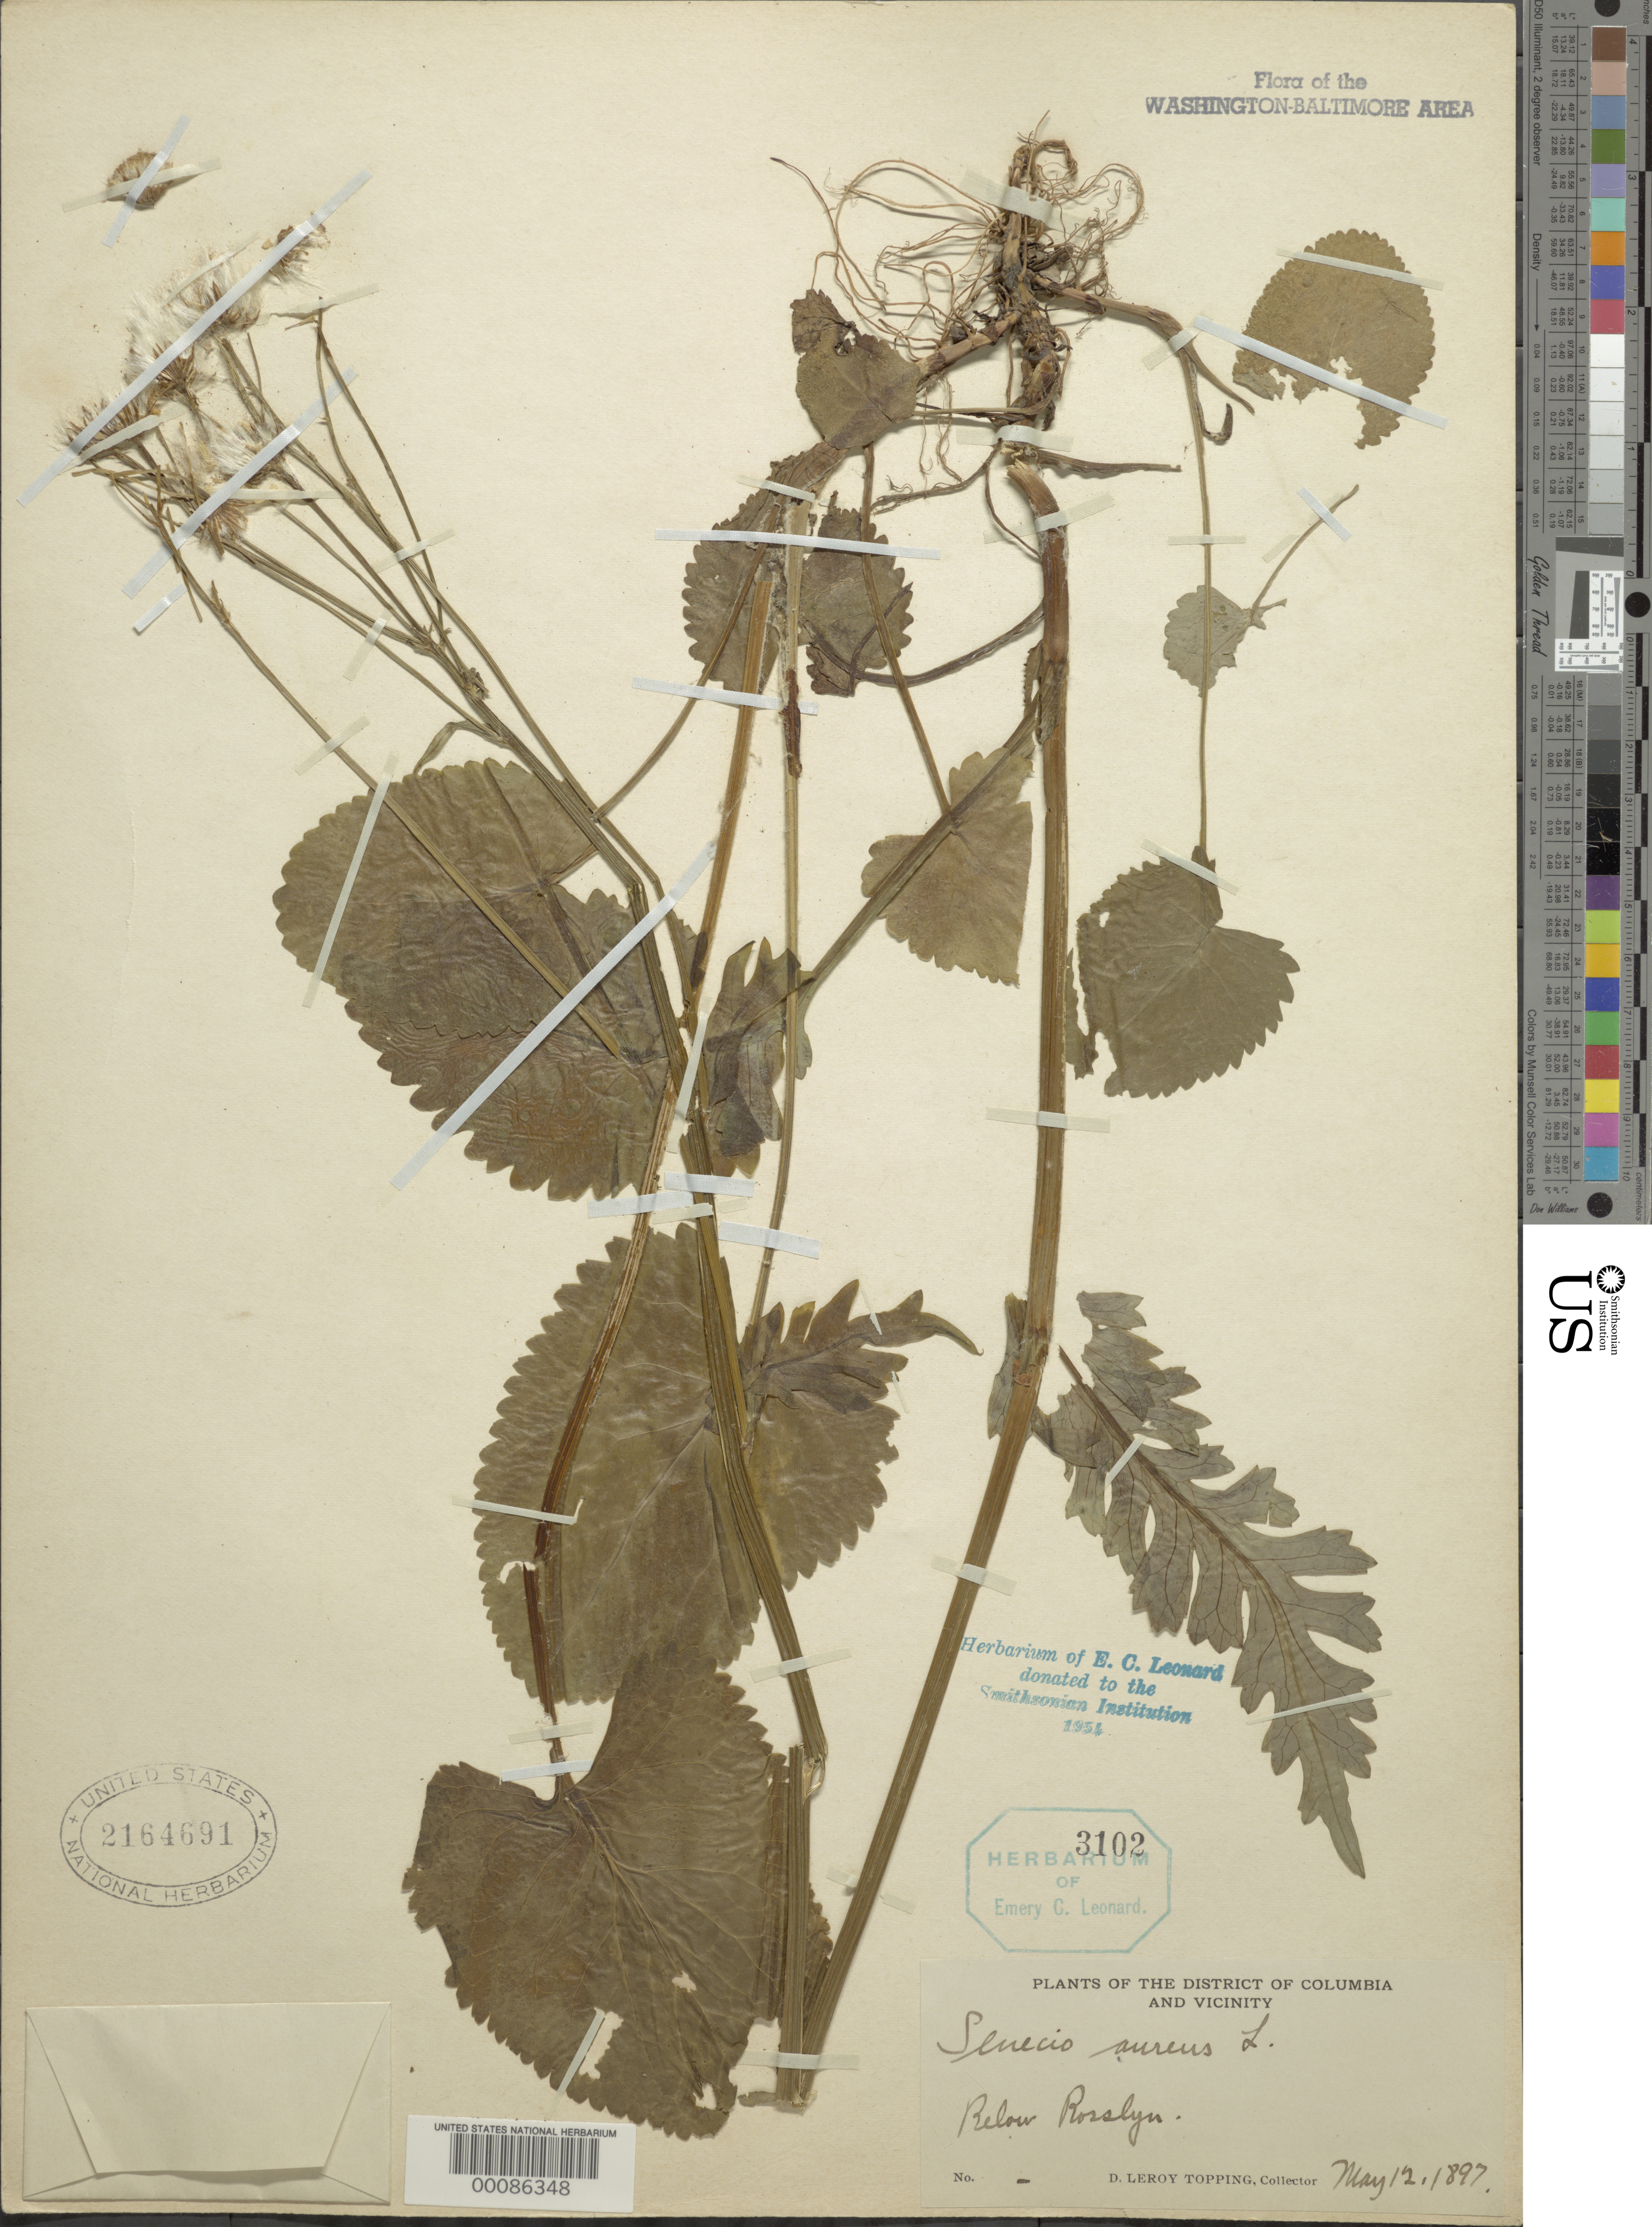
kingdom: Plantae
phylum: Tracheophyta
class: Magnoliopsida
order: Asterales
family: Asteraceae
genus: Packera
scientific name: Packera aurea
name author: (L.) Á. Löve & D. Löve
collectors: D. L. Topping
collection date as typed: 12 May 1987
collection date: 1987-05-12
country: United States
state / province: Virginia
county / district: Arlington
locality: Below Rosslyn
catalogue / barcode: US 2164691